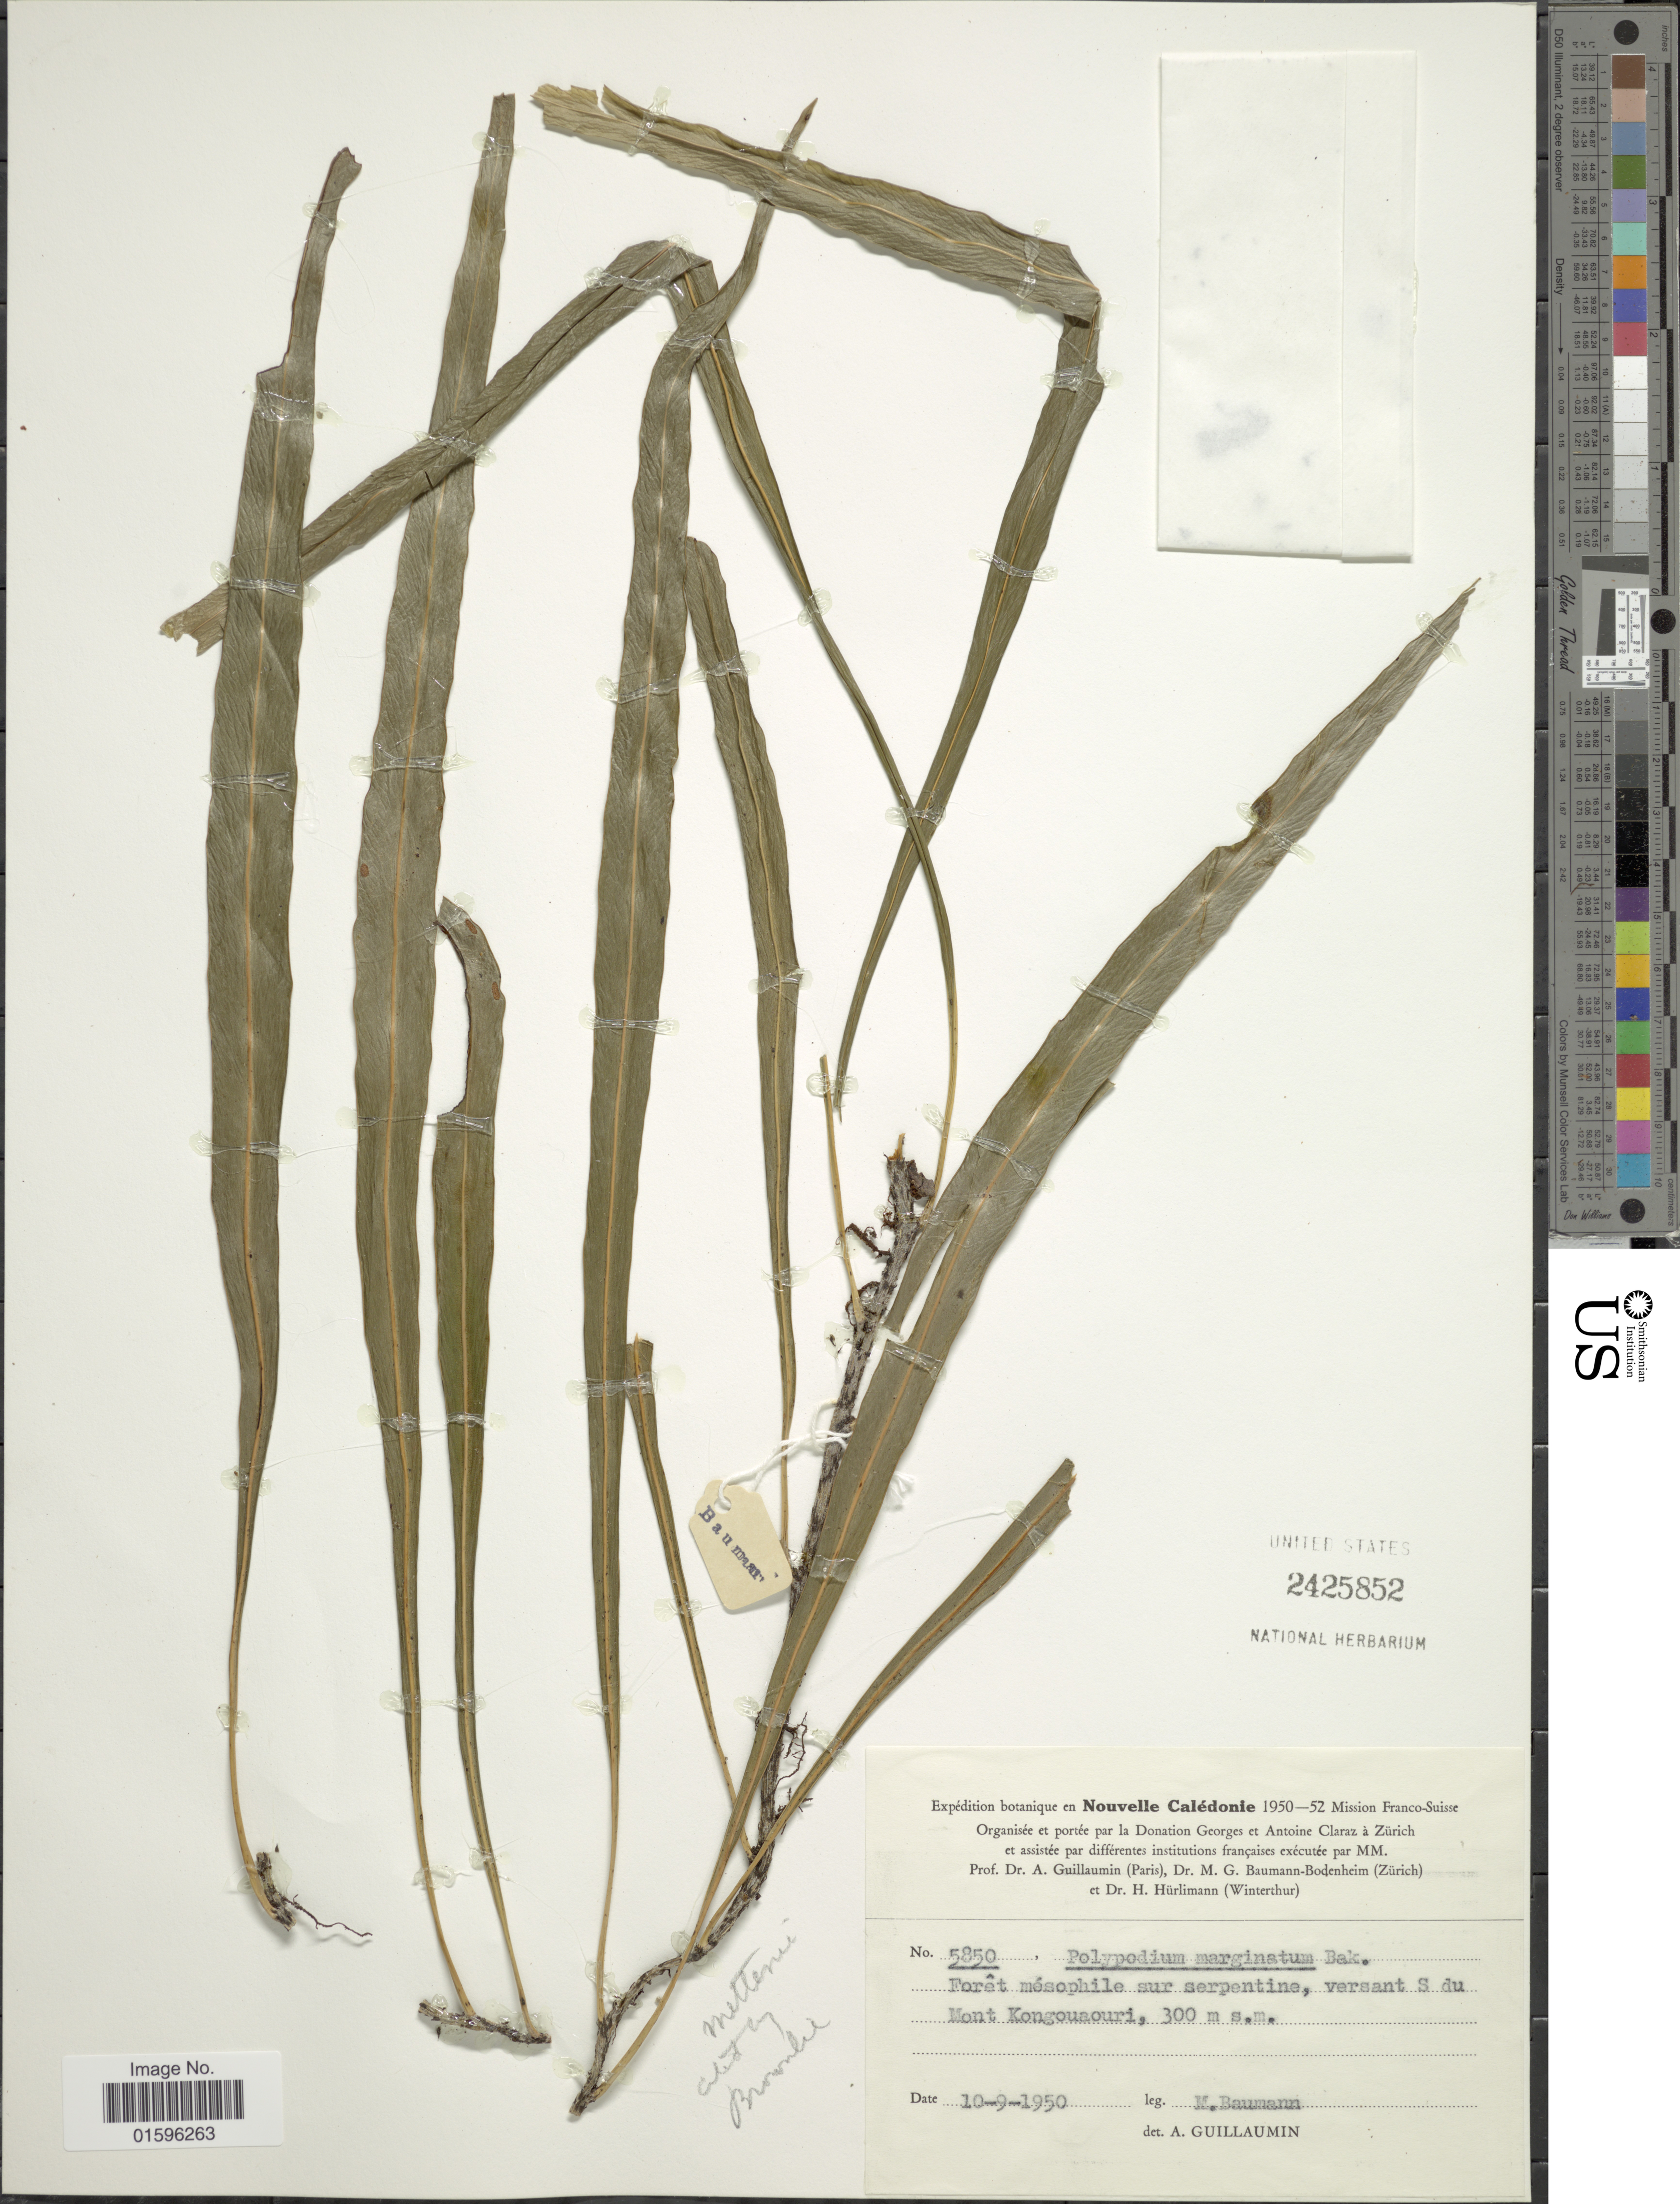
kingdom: Plantae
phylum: Tracheophyta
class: Polypodiopsida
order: Polypodiales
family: Polypodiaceae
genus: Polypodium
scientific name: Polypodium mettenii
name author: Copel.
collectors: M. Baumann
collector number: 5850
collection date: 1950-09-10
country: New Caledonia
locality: Nouvelle Caledonie, versant S du Mont Kongouaouri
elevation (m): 300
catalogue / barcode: US 2425852